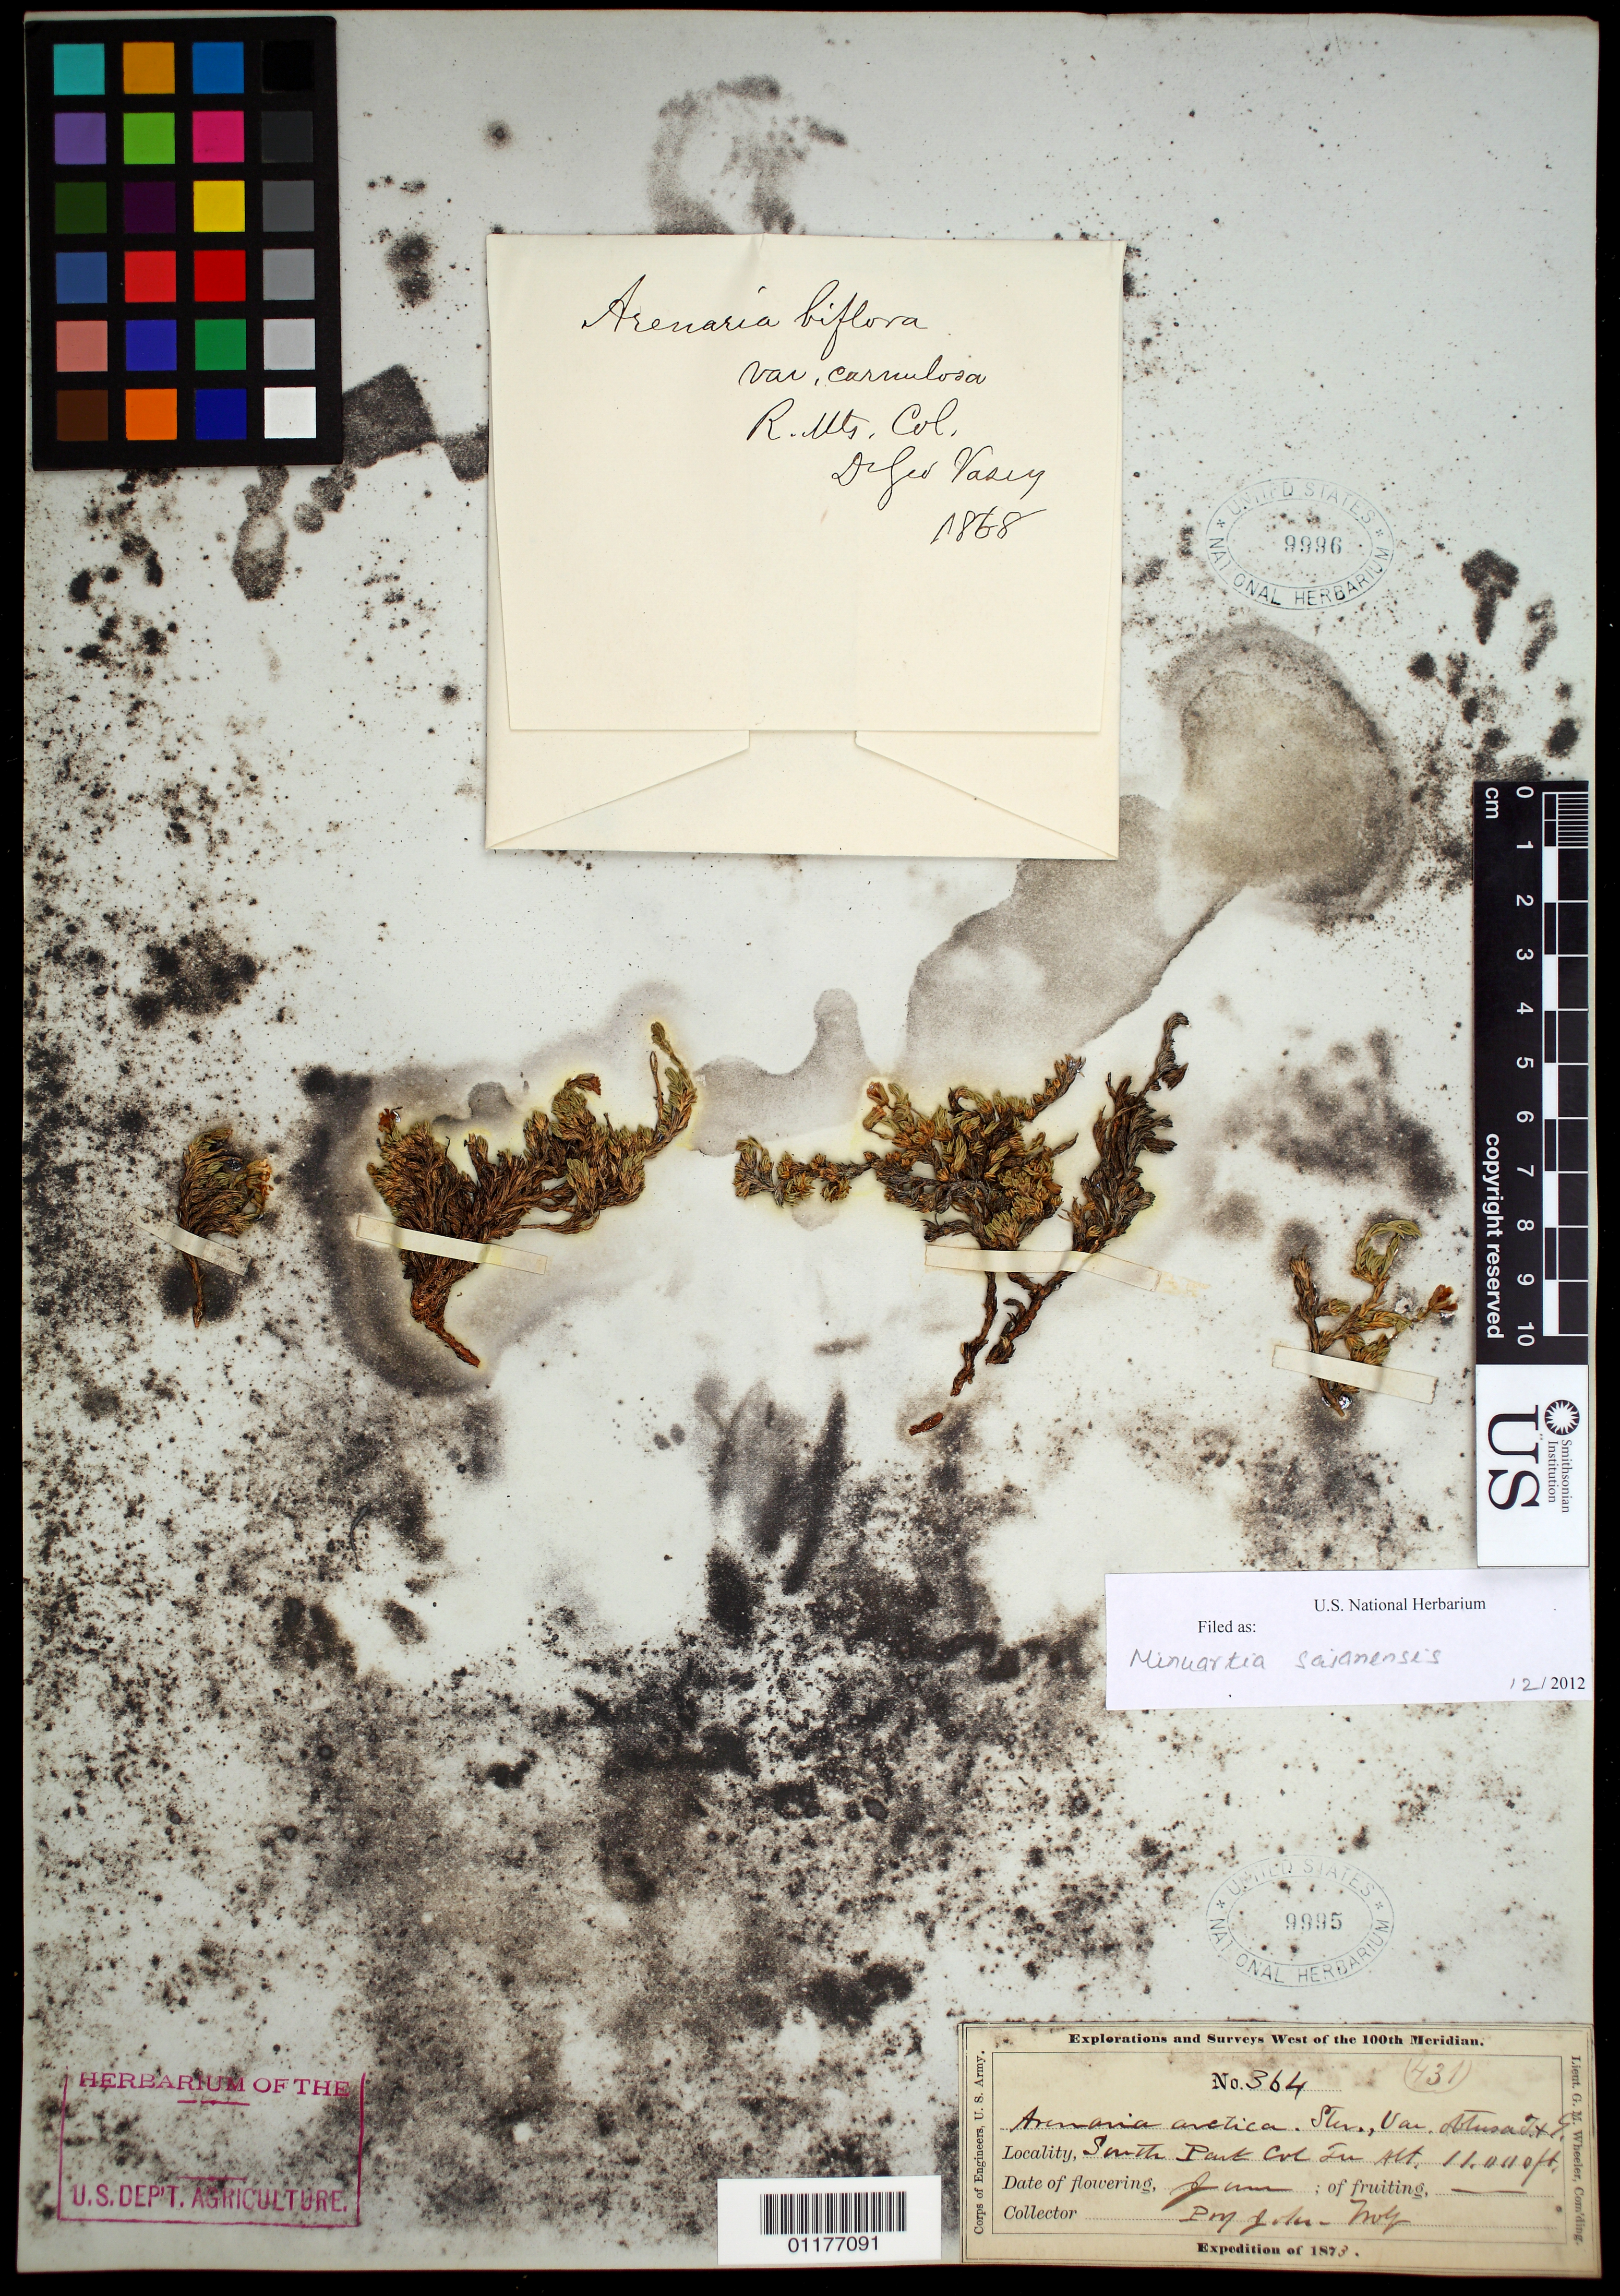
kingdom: Plantae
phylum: Tracheophyta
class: Magnoliopsida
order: Caryophyllales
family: Caryophyllaceae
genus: Cherleria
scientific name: Cherleria obtusiloba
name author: (Rydb.) A.J. Moore & Dillenb.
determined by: Strong, M. T., (US), Smithsonian Institution - National Museum of Natural History (UNITED STATES)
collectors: J. Wolf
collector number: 364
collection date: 1873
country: United States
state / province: Colorado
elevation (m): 3353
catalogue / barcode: US 9995